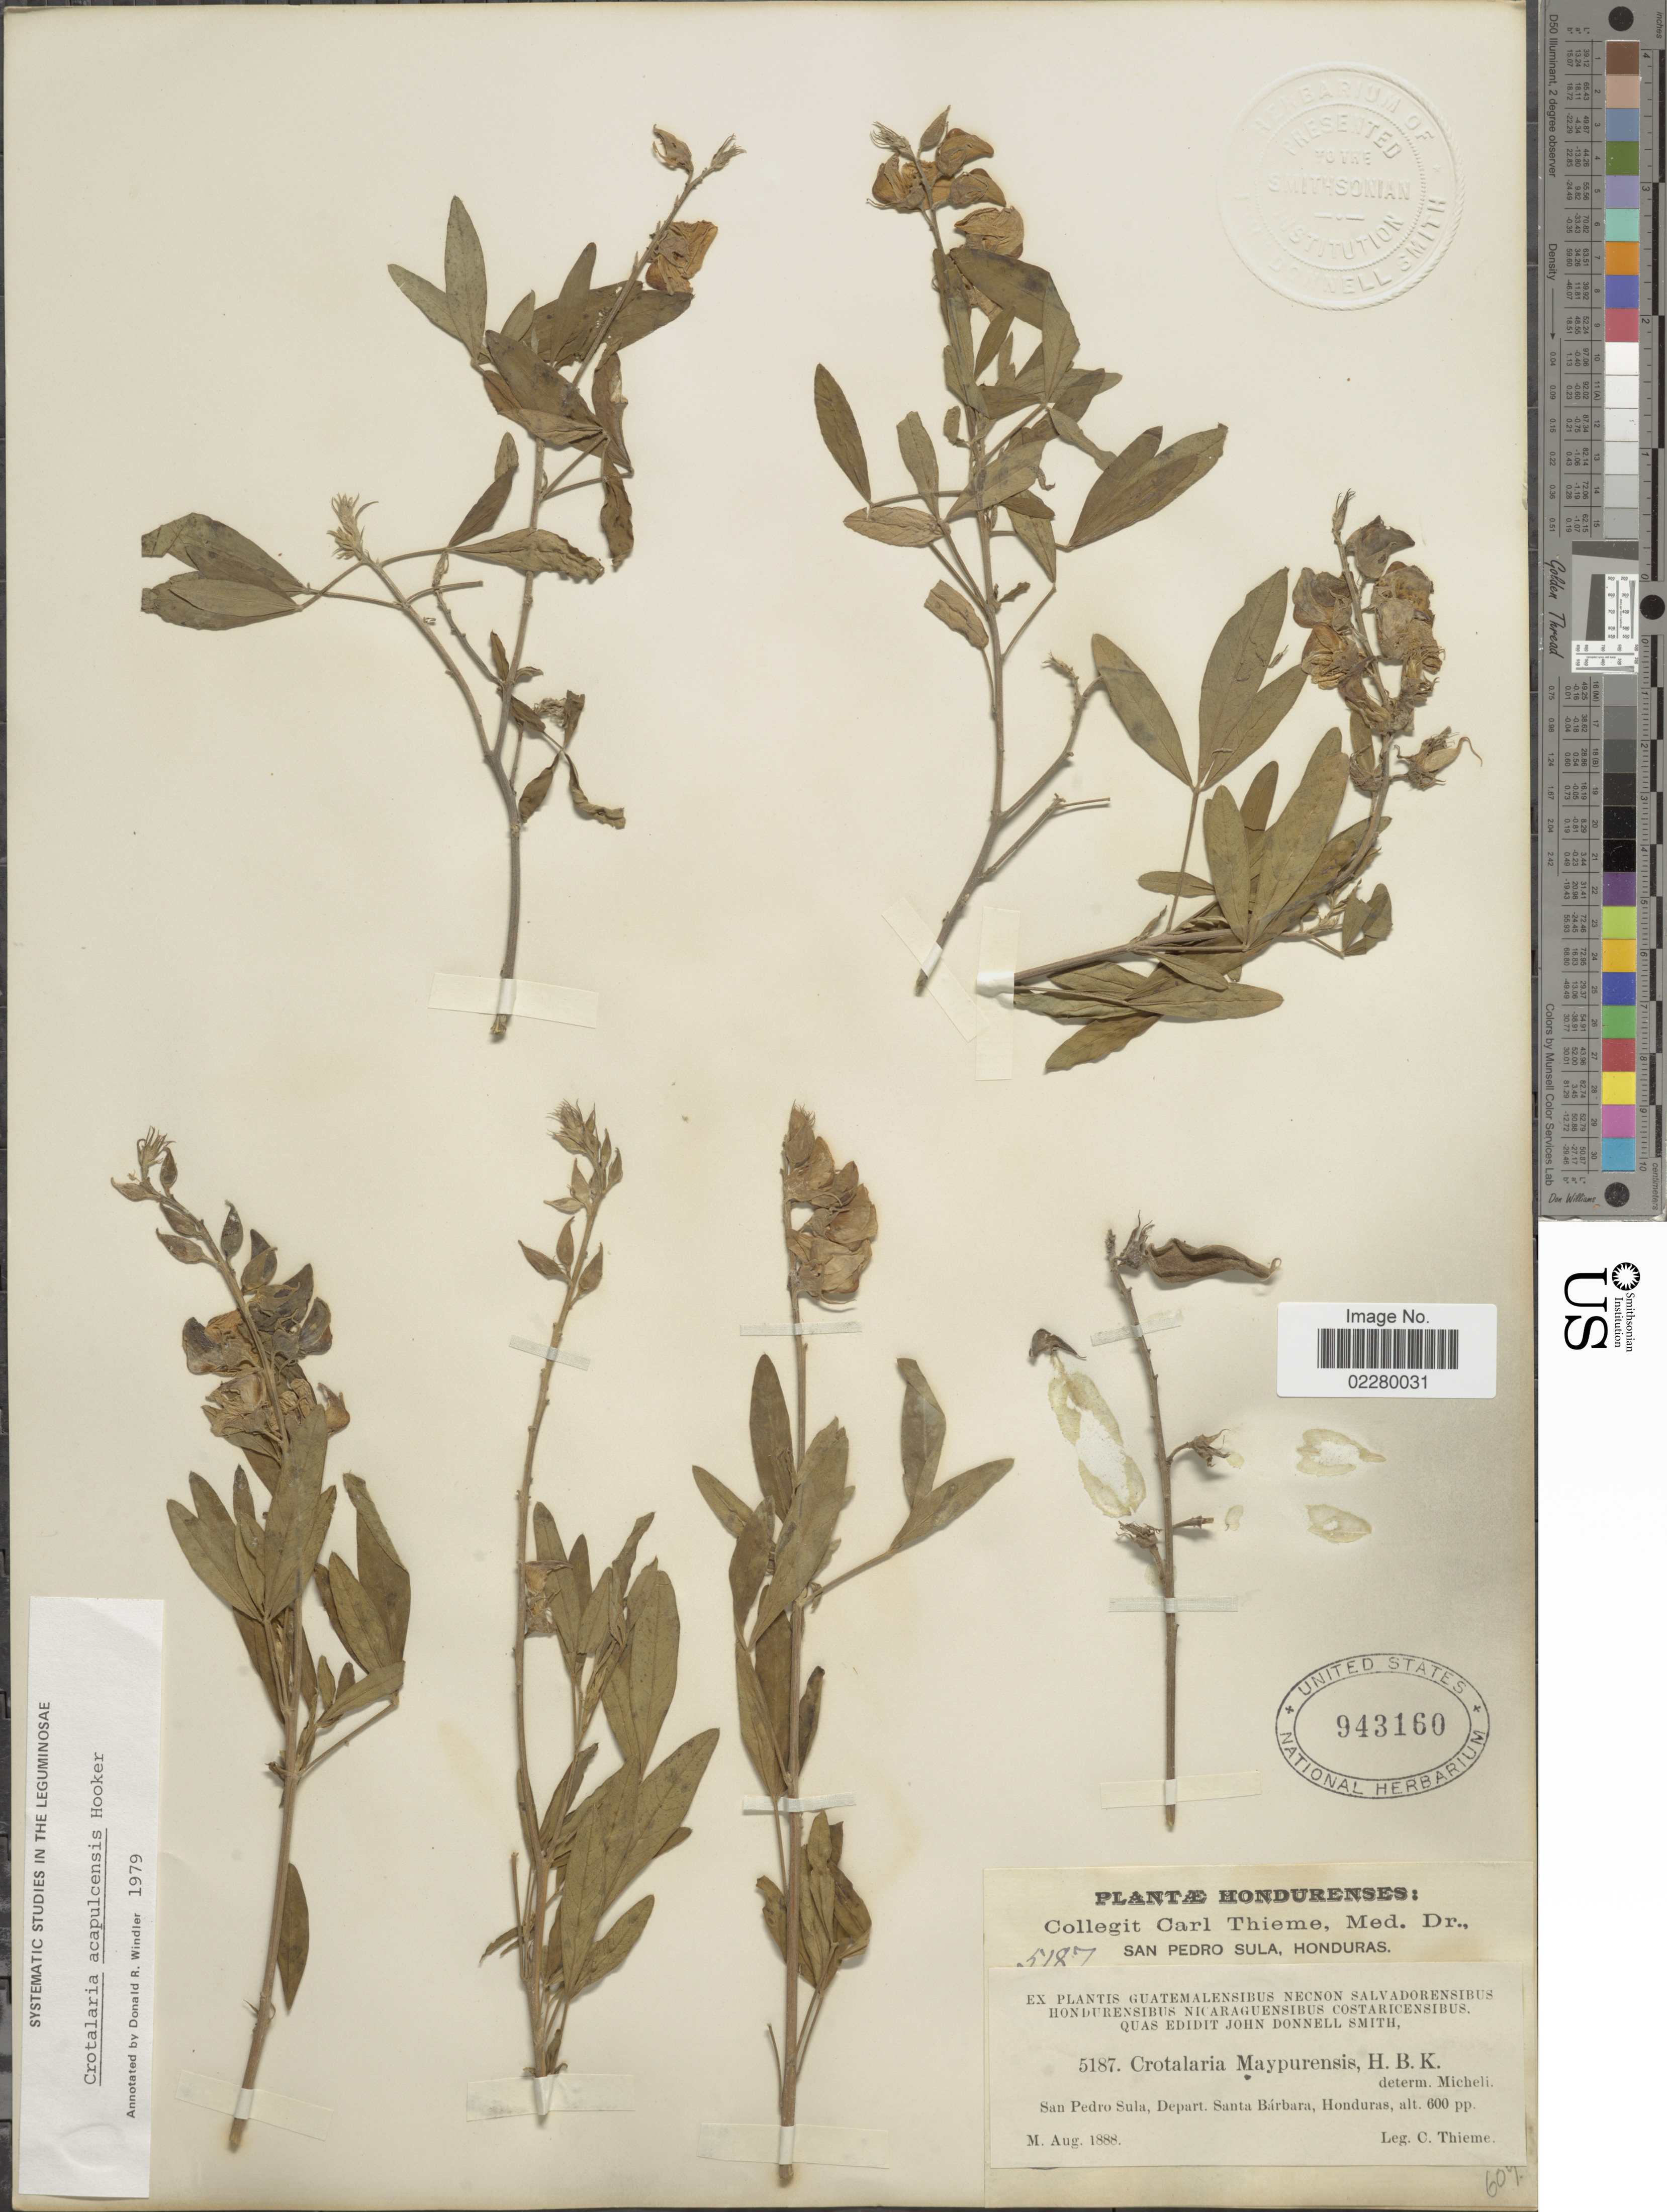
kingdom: Plantae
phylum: Tracheophyta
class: Magnoliopsida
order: Fabales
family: Fabaceae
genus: Crotalaria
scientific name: Crotalaria acapulcensis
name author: Hook. & Arn.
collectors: J. Donnell Smith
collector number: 5187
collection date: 1888-08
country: Honduras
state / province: Santa Bárbara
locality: San Pedro Sula, Depart. Santa Bárbara, Honduras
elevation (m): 183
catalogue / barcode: US 943160